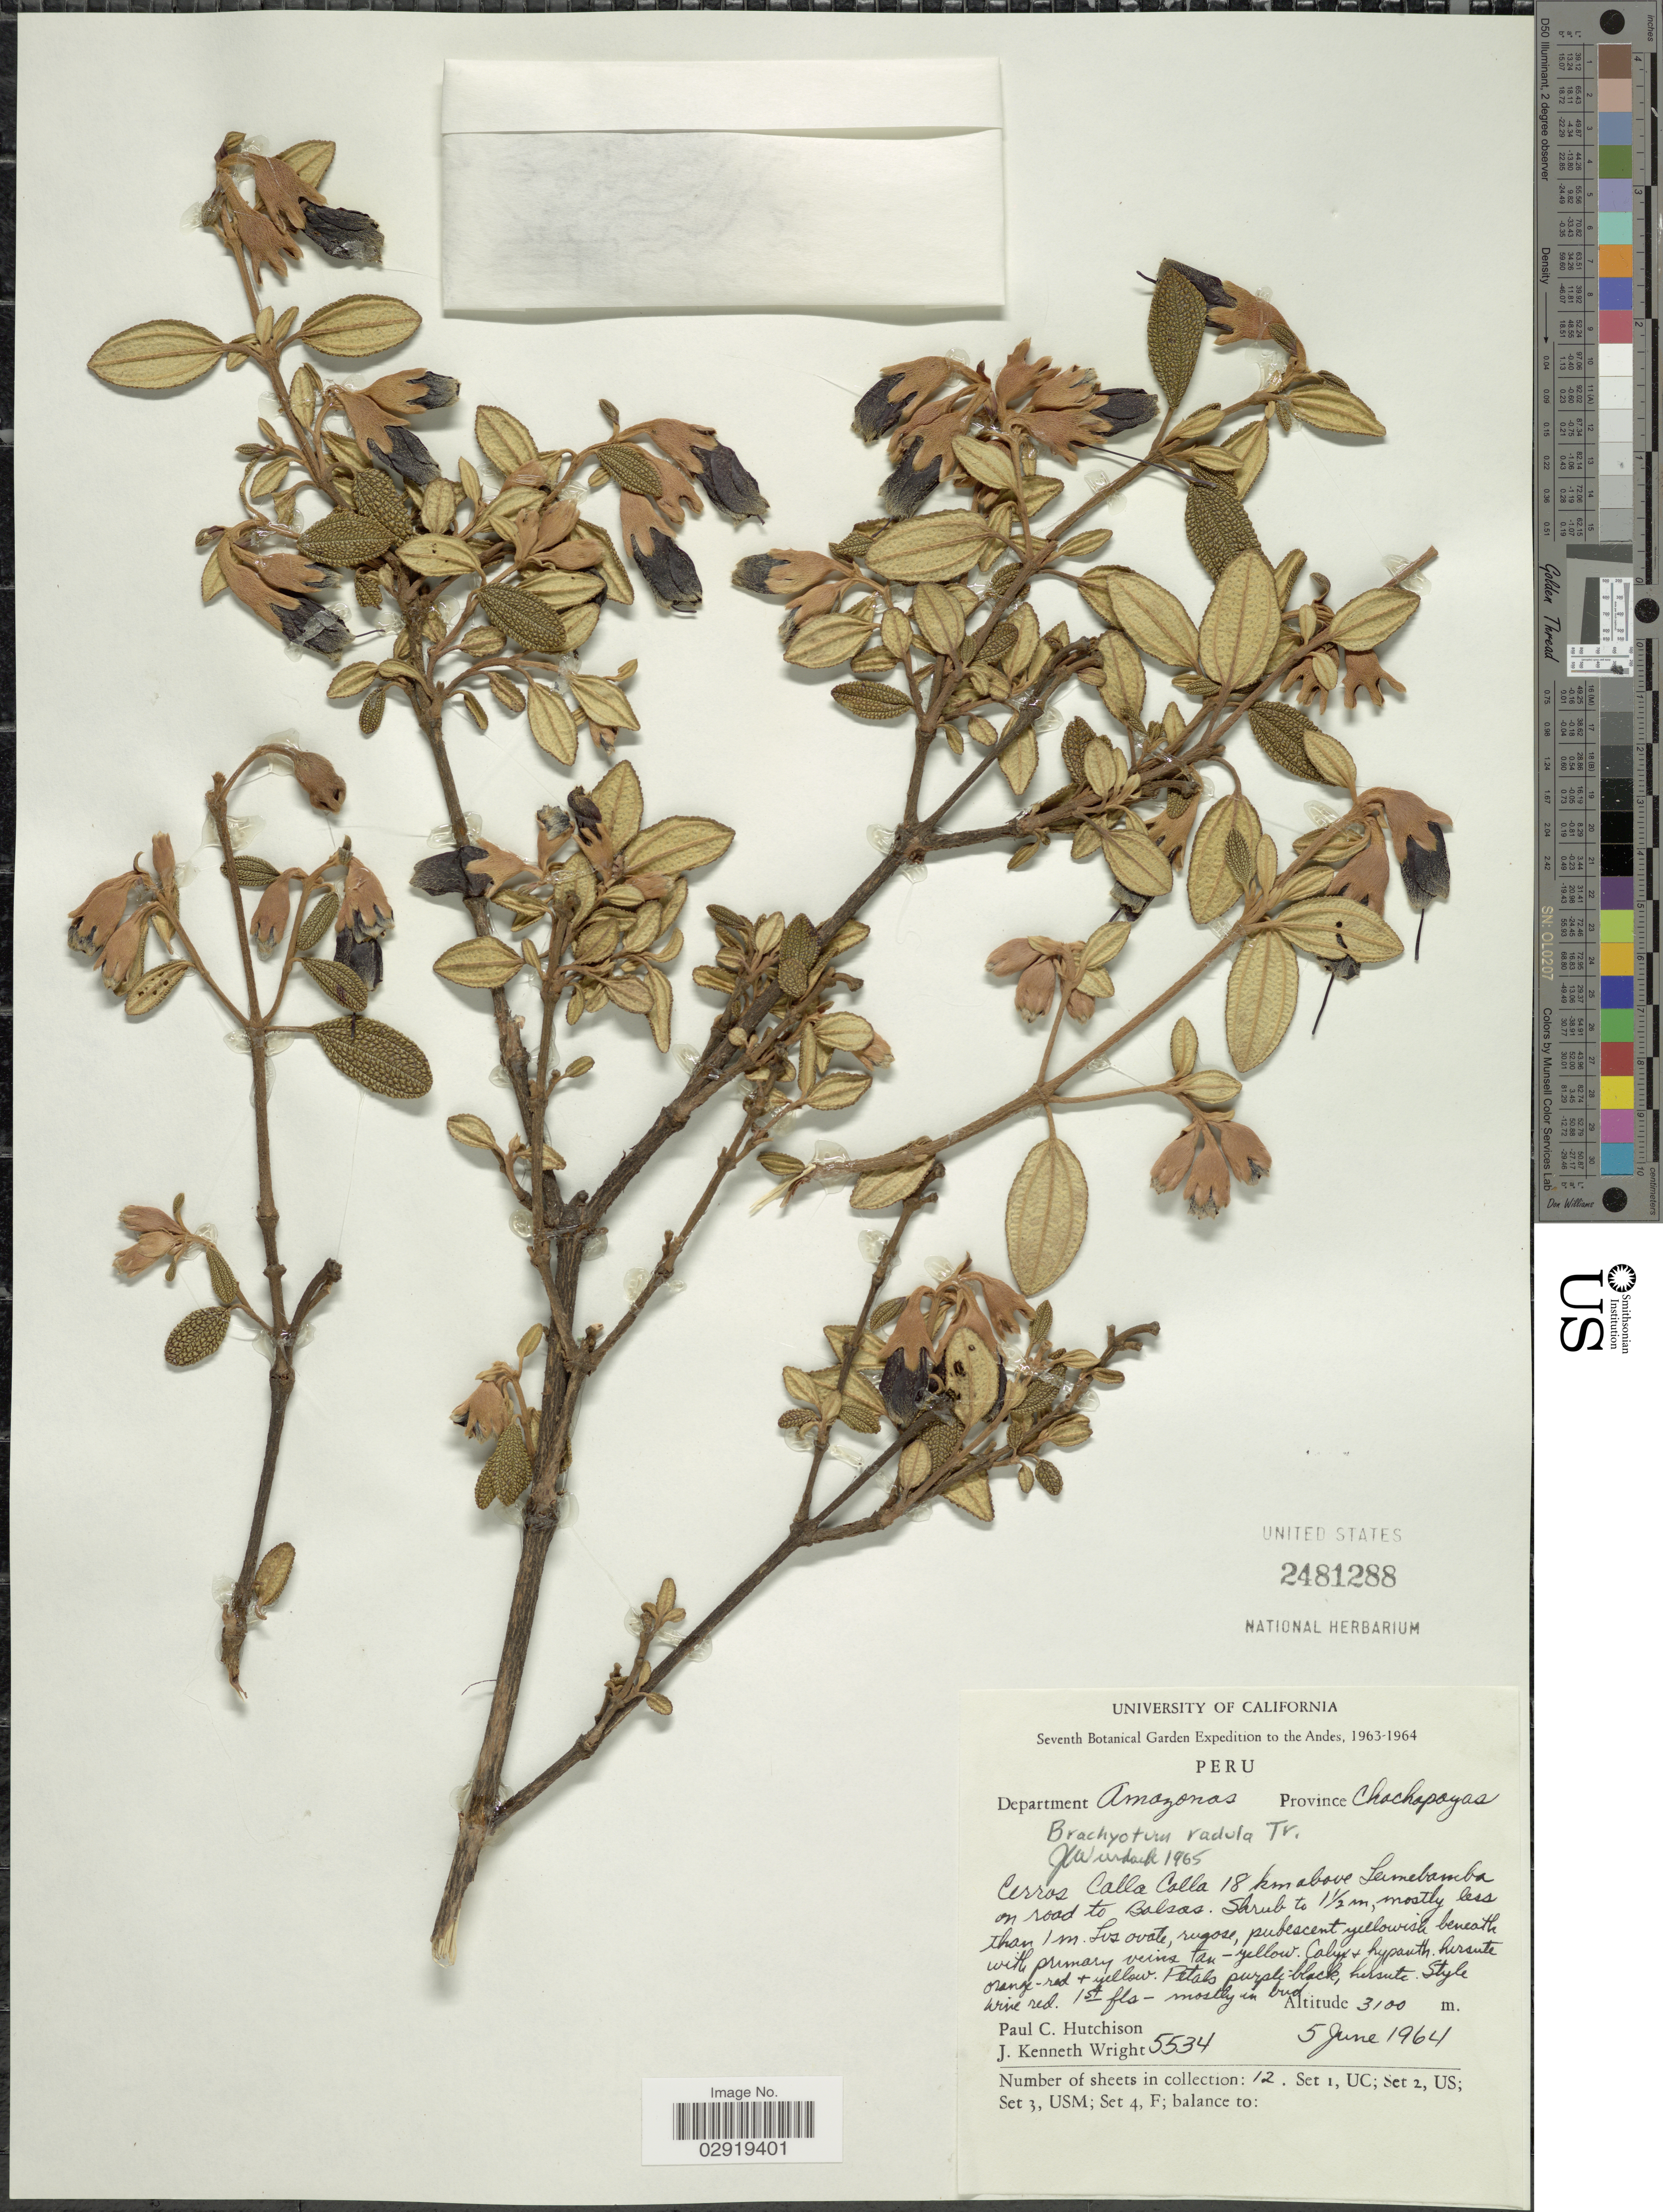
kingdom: Plantae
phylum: Tracheophyta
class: Magnoliopsida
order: Myrtales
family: Melastomataceae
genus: Brachyotum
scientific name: Brachyotum radula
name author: Triana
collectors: P. C. Hutchison & J. K. Wright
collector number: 5534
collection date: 1964-06-05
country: Peru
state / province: Amazonas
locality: Andes. Department Amazonas. Province Chachapoyas. Cerros Calla Calla 18 km above Leimebamba on road to Balsas.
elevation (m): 3100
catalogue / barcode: US 2481288